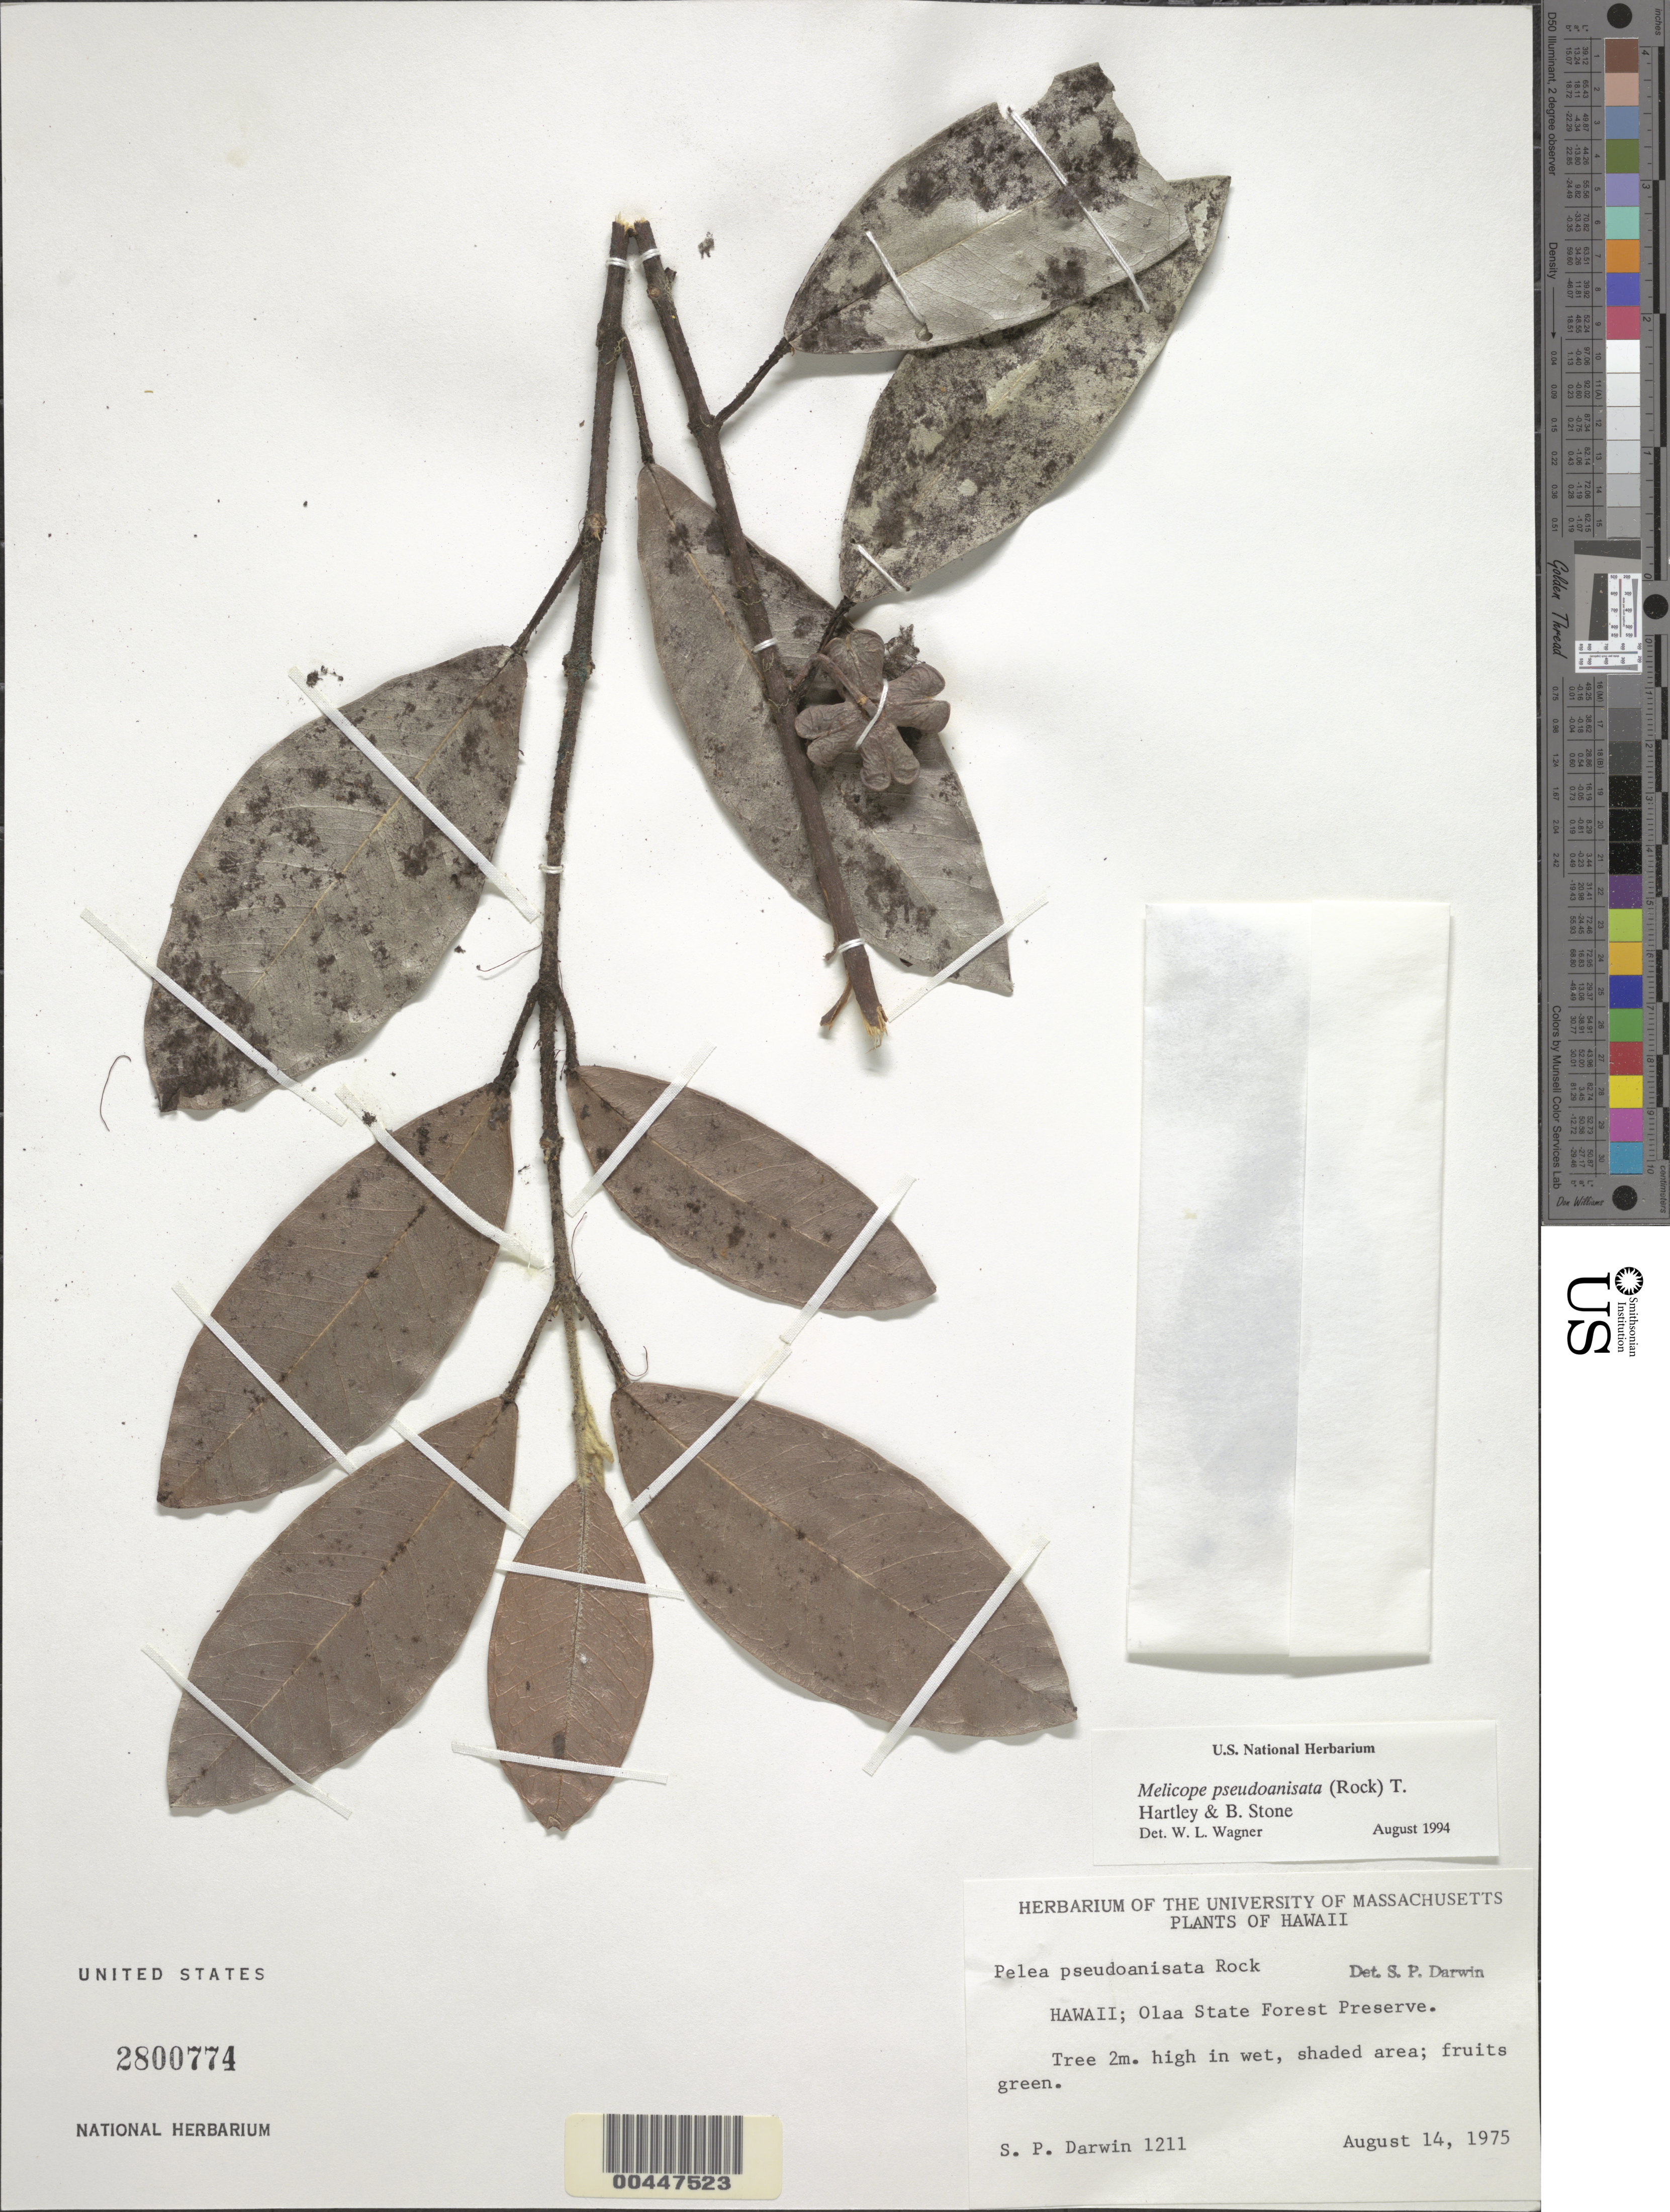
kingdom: Plantae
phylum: Tracheophyta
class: Magnoliopsida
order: Sapindales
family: Rutaceae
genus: Melicope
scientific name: Melicope pseudoanisata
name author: (Rock) T.G. Hartley & B.C. Stone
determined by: Wagner, W. L., (BOT), Smithsonian Institution - National Museum of Natural History (UNITED STATES)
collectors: S. P. Darwin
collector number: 1211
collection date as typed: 14 Aug 1975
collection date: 1975-08-14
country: United States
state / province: Hawaii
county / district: Hawaii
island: Hawaii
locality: Olaa State Forest Preserve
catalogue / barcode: US 2800774